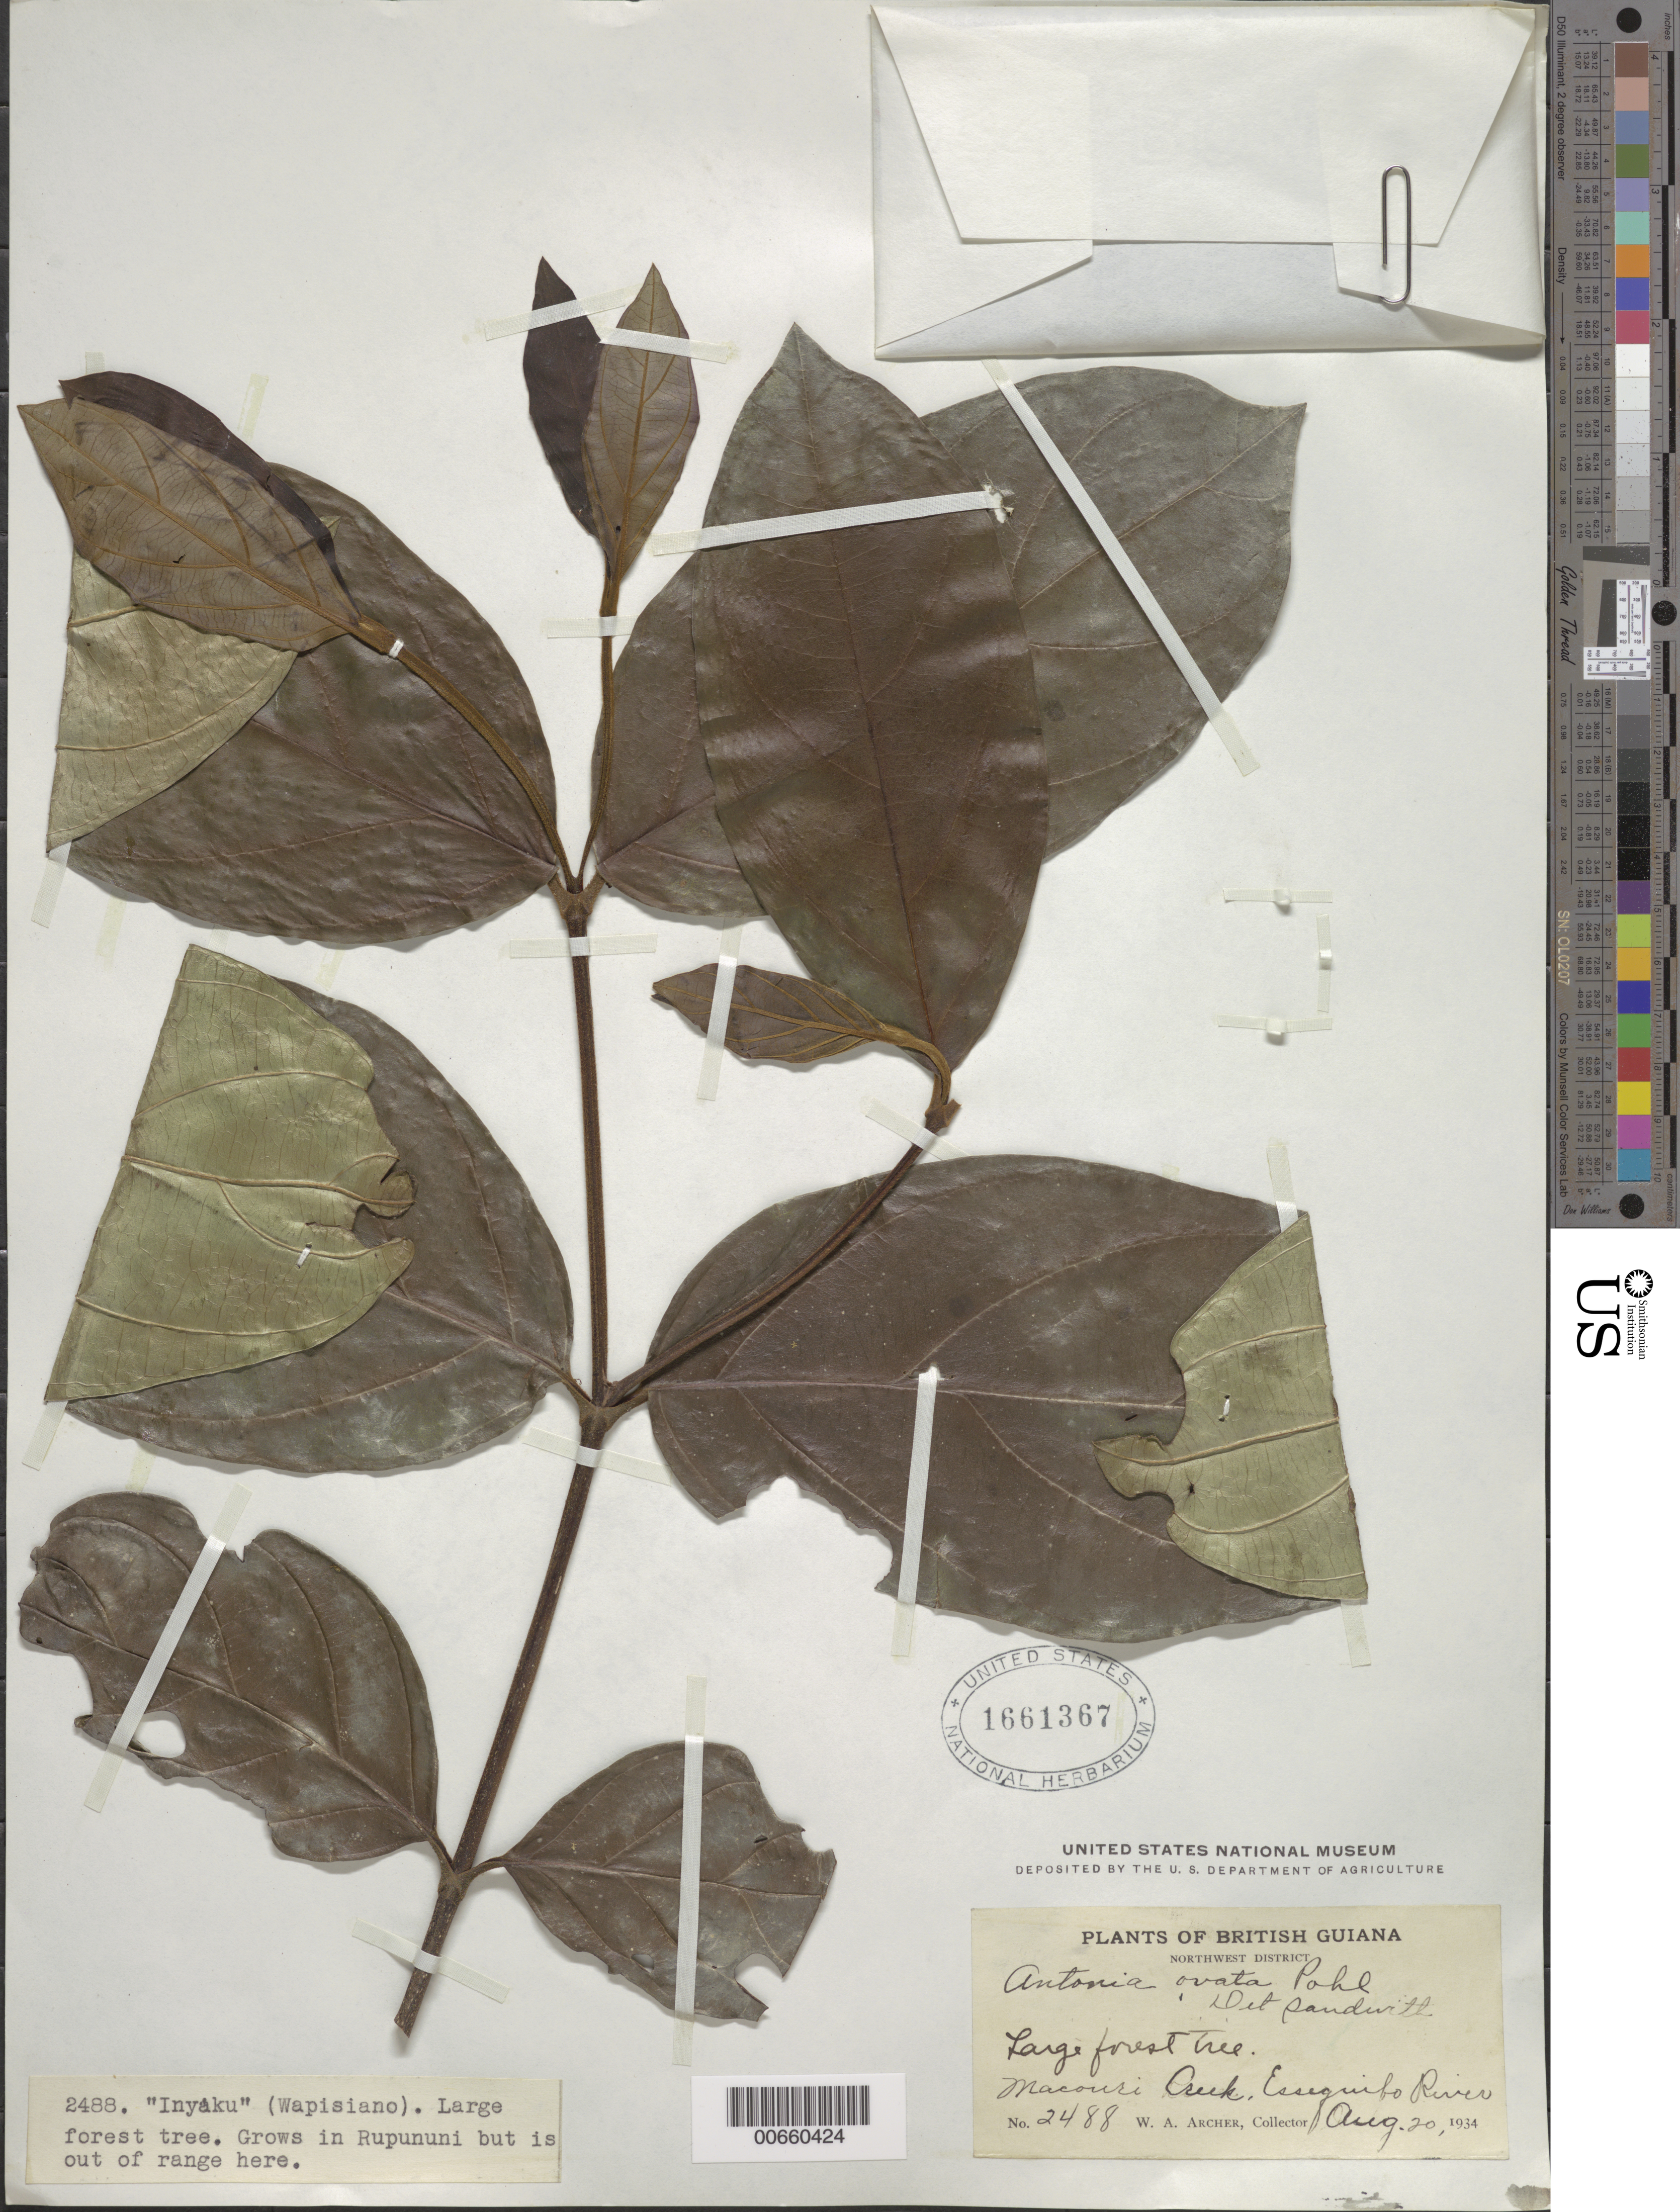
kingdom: Plantae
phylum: Tracheophyta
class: Magnoliopsida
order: Gentianales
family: Loganiaceae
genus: Antonia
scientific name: Antonia ovata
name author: Pohl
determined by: Sandwith, N. Y.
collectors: W. A. Archer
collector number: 2488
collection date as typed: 20-Aug-34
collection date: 1934-08-20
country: Guyana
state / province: U. Demerara-Berbice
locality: Macouri Creek, Essequibo River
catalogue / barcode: US 1661367